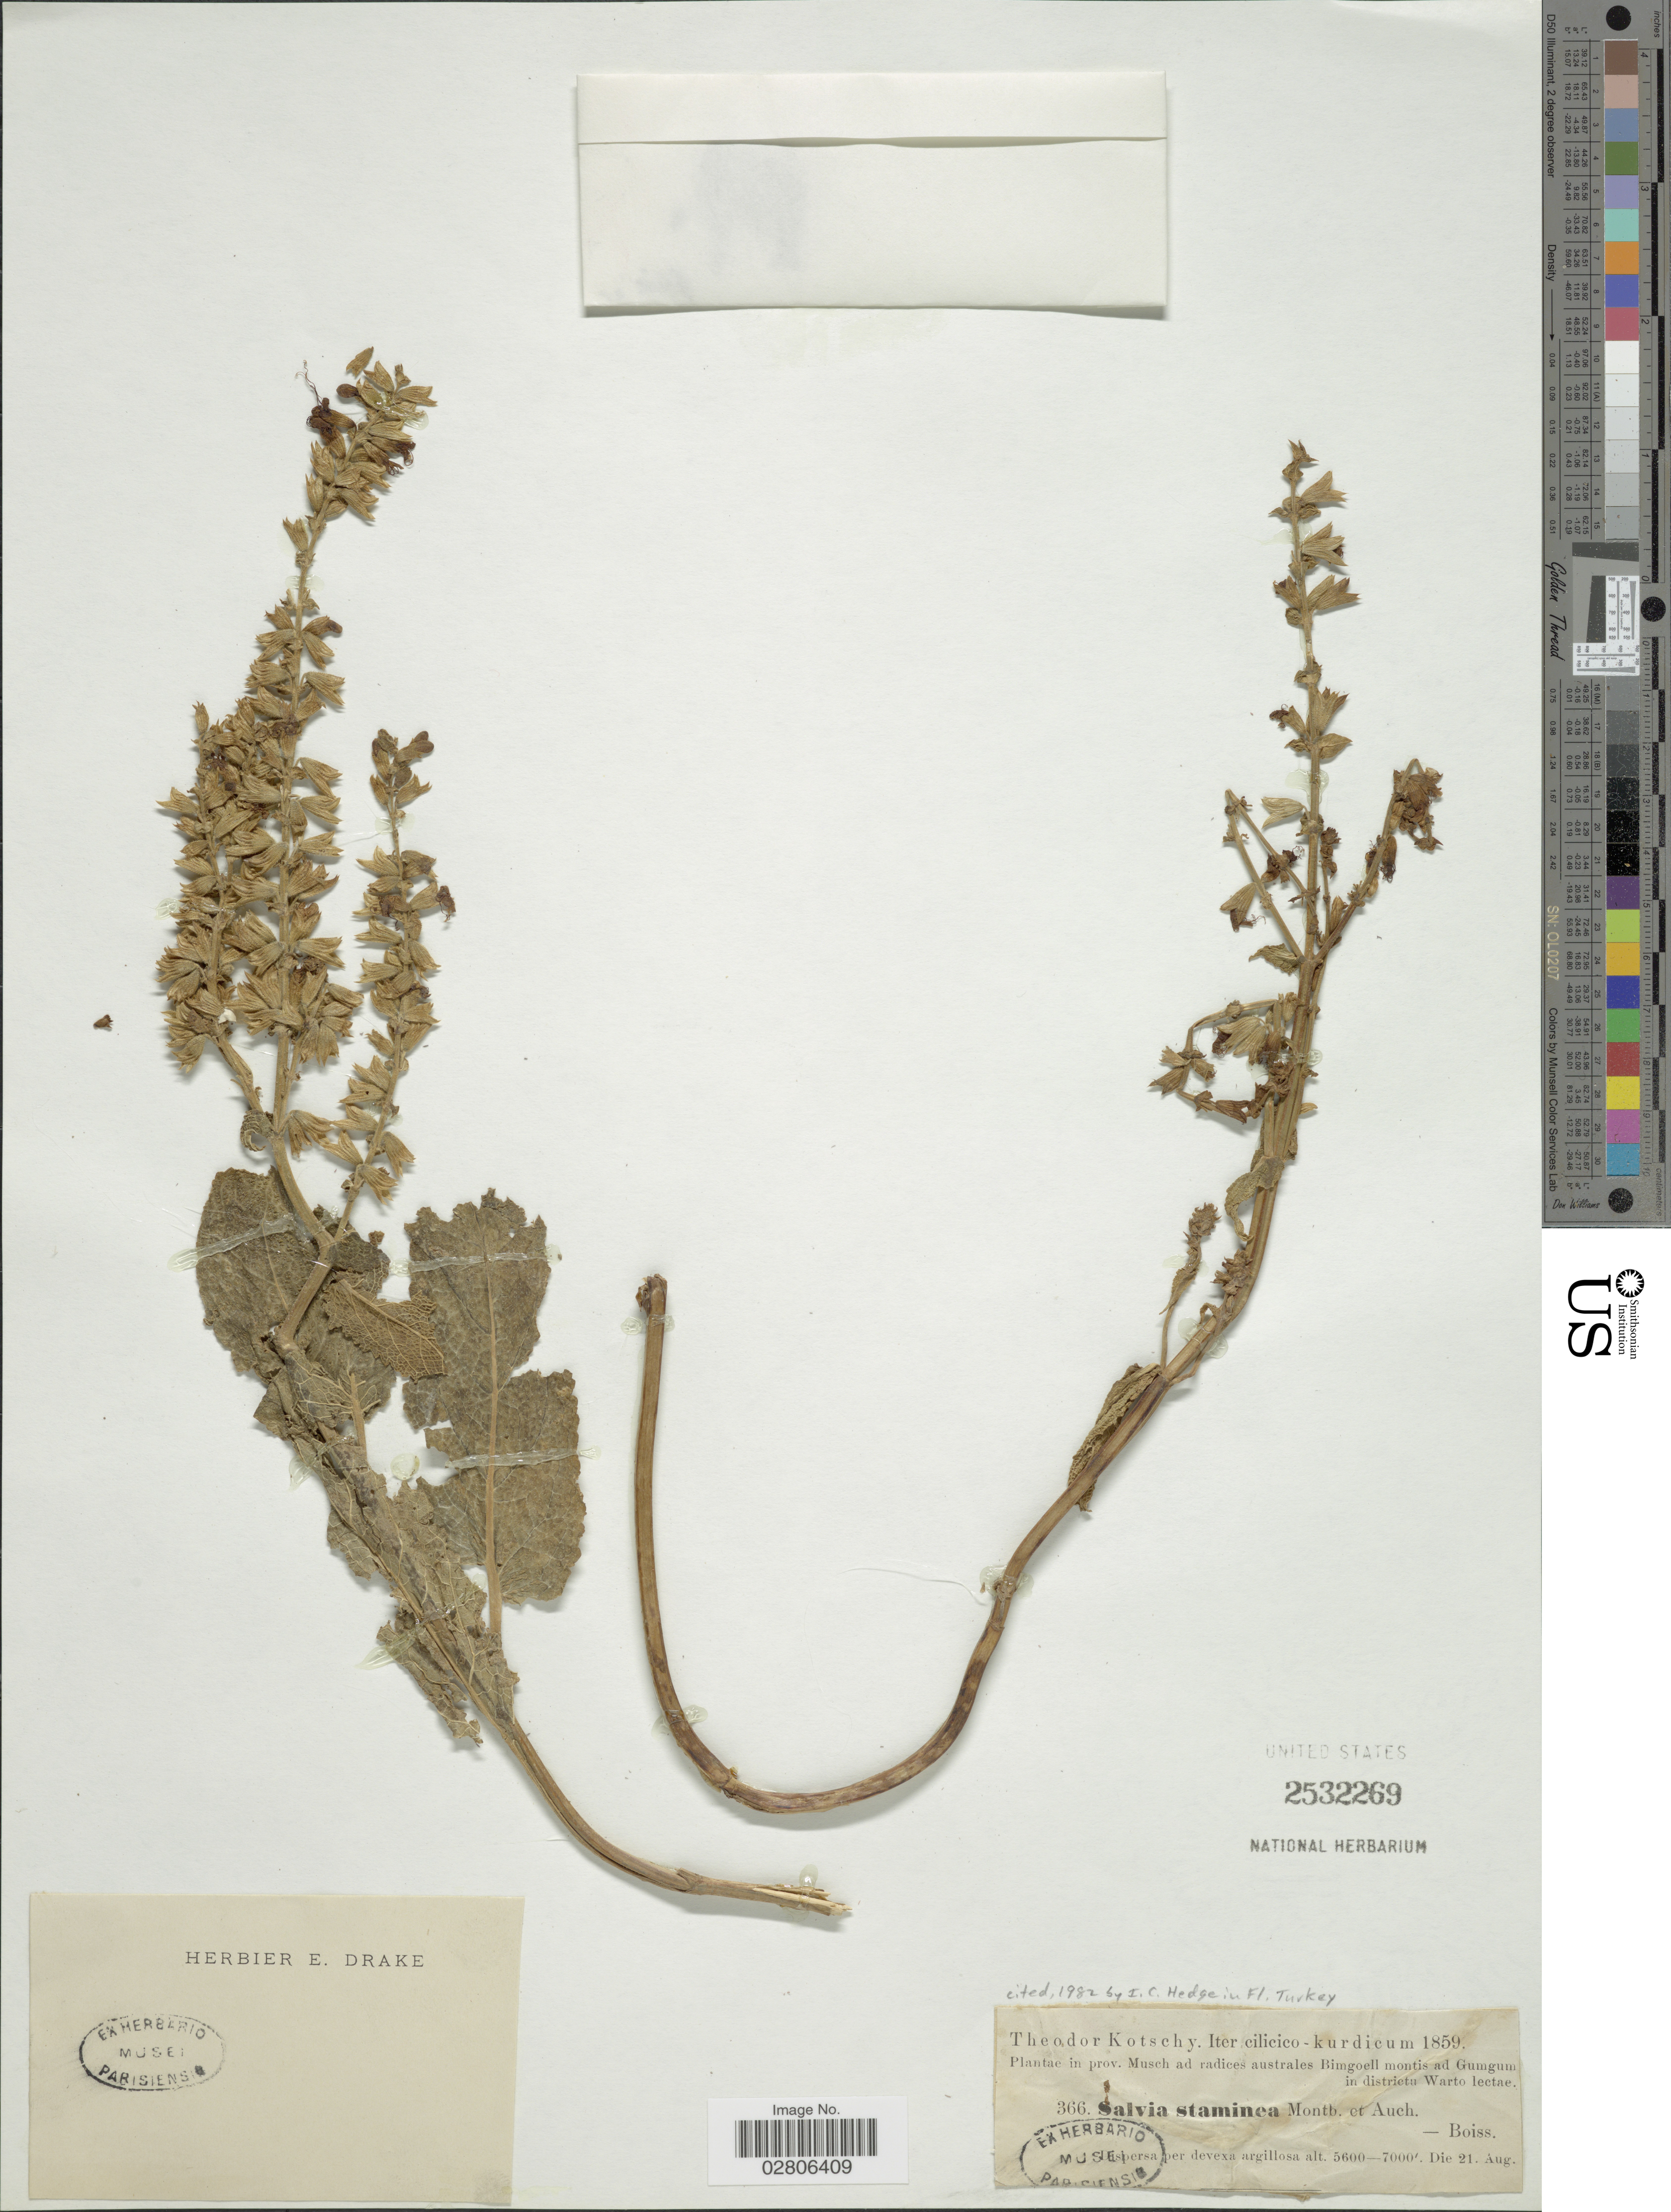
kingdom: Plantae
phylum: Tracheophyta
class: Magnoliopsida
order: Lamiales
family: Lamiaceae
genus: Salvia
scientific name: Salvia staminea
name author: Montbret & Aucher ex Benth.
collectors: K. G. Kotschy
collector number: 366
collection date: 1859-08-21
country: Turkey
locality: Iter cilicico-kurdicum. In prov. Musch ad radices australes Bimgoell montis ad Gumgum in districta Warto lectae. Dispersa per devexa argillosa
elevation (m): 1707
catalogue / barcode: US 2532269